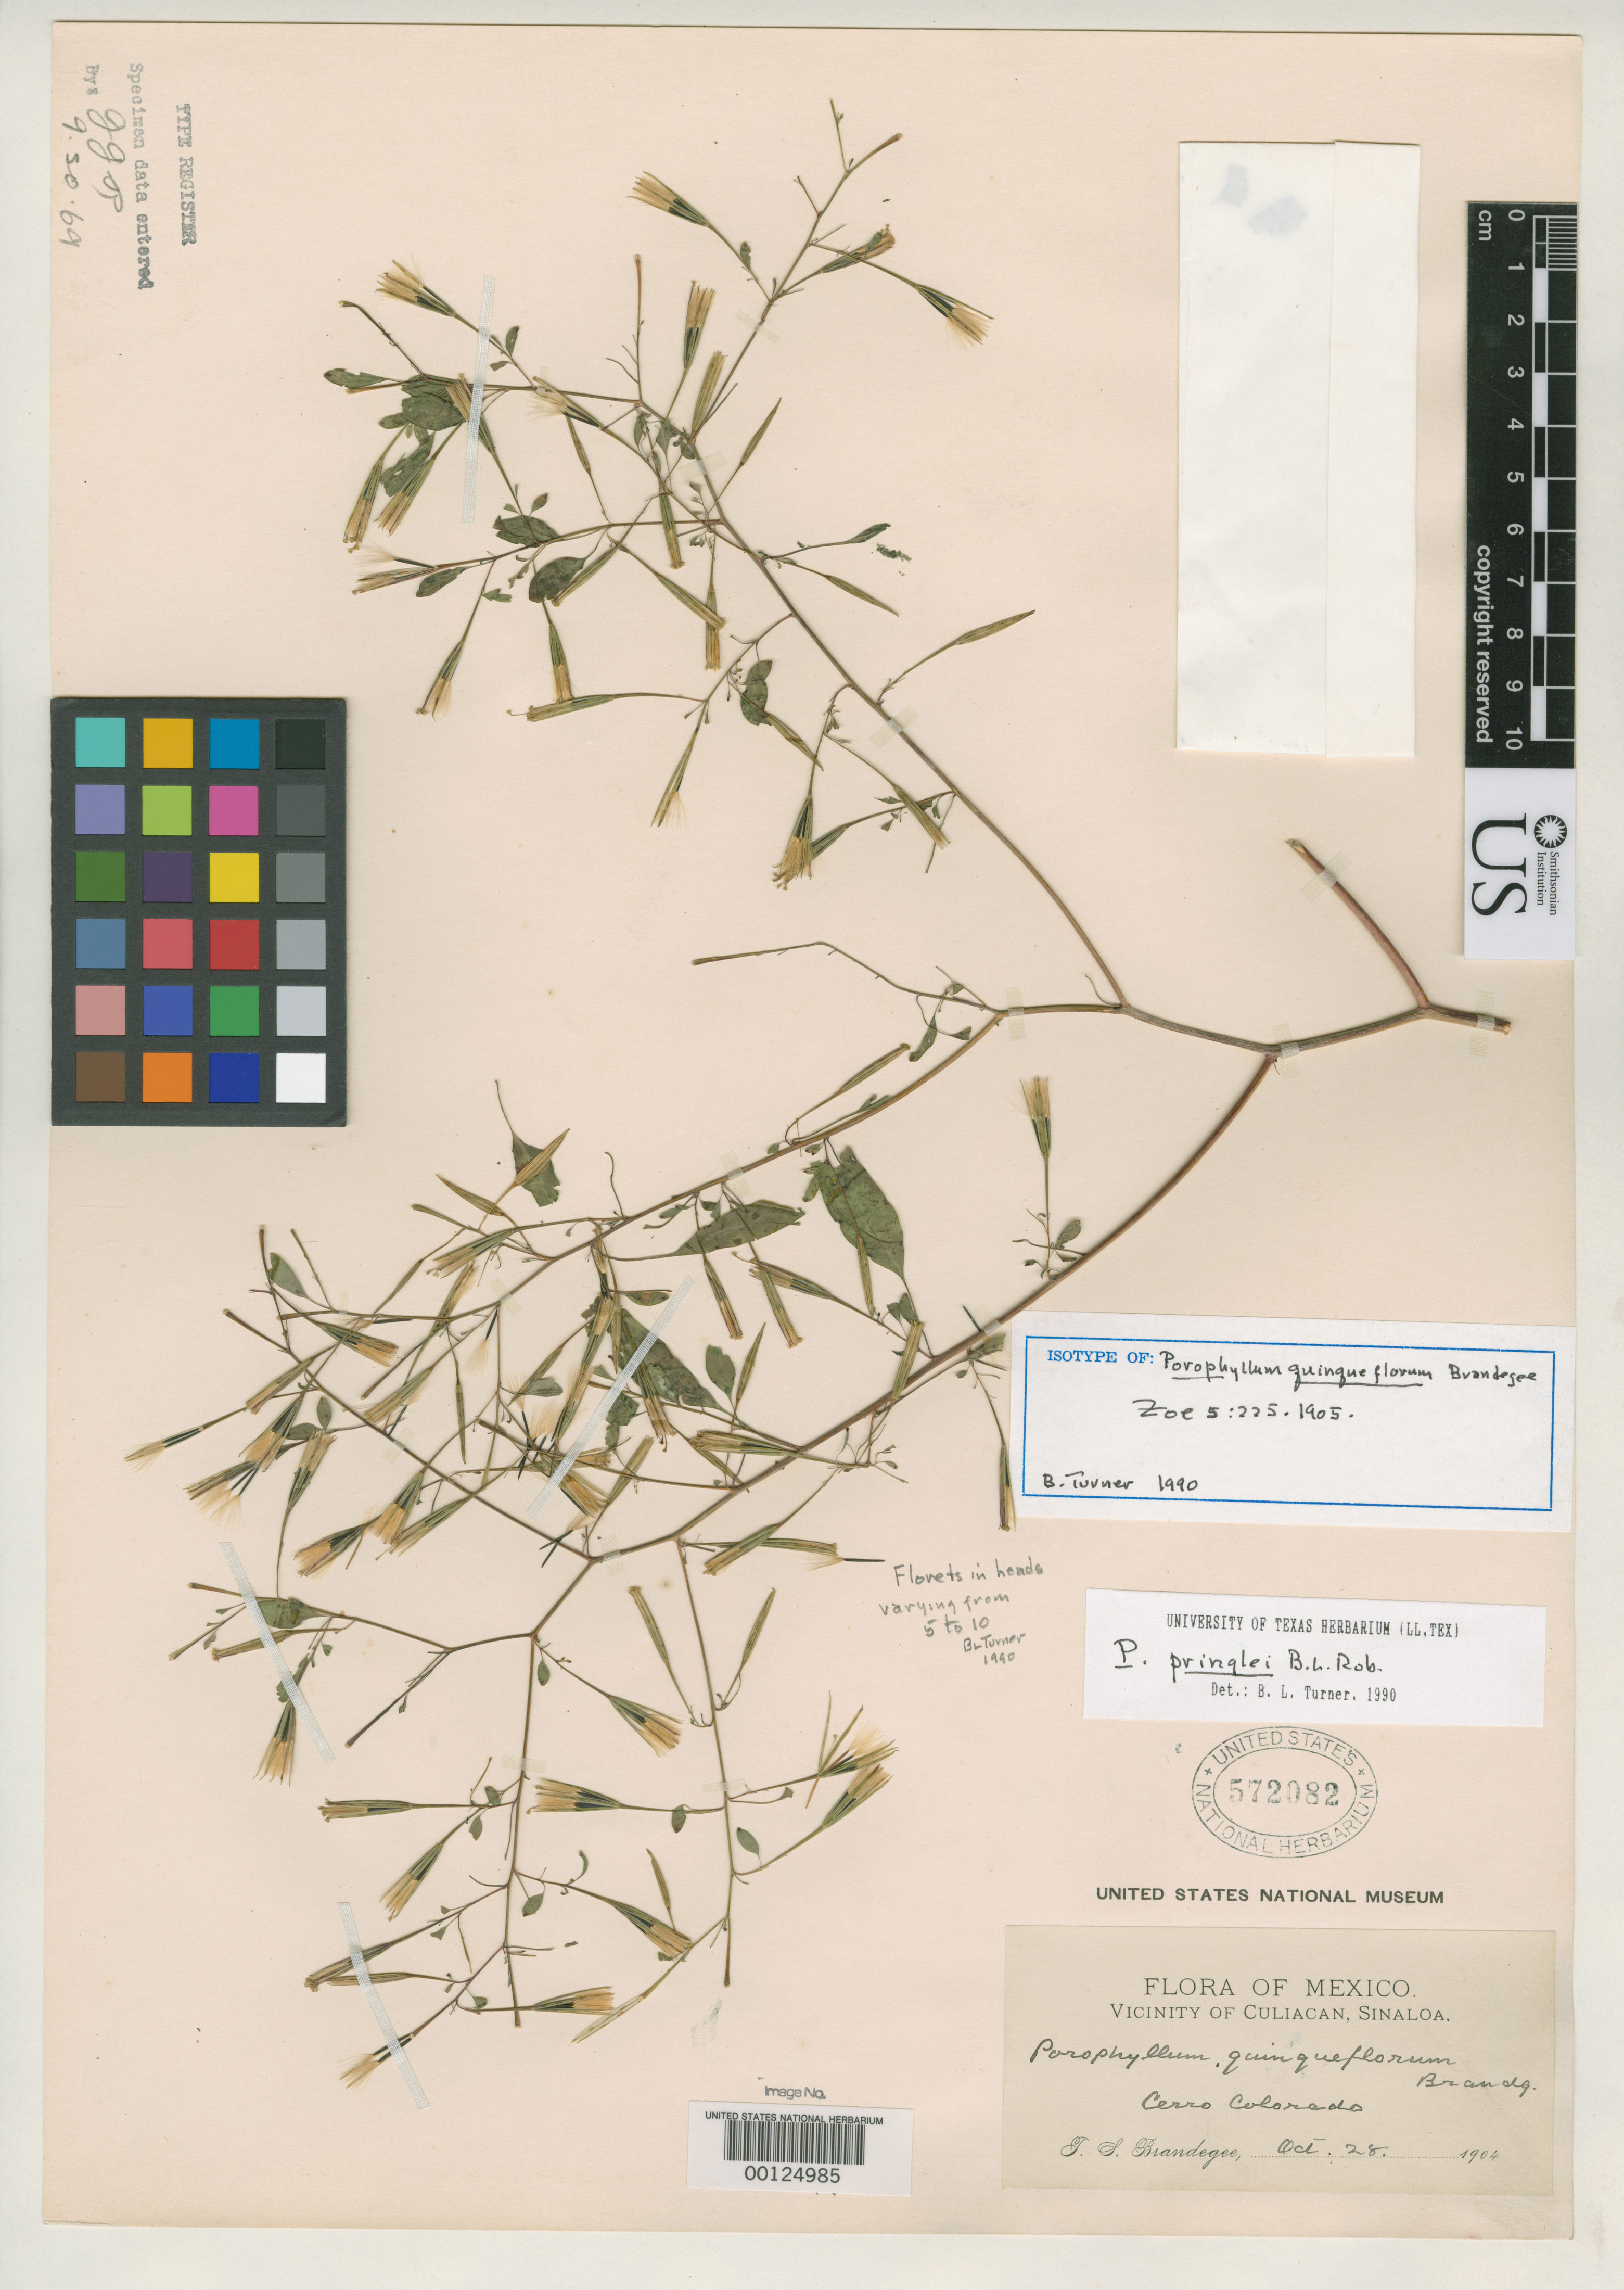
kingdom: Plantae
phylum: Tracheophyta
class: Magnoliopsida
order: Asterales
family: Asteraceae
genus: Porophyllum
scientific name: Porophyllum quinqueflorum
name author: Brandegee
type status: Isotype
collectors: T. S. Brandegee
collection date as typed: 28 Oct 1904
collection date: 1904-10-28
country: Mexico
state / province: Sinaloa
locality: Cerro Colorado, near Culiacan.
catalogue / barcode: US 572082